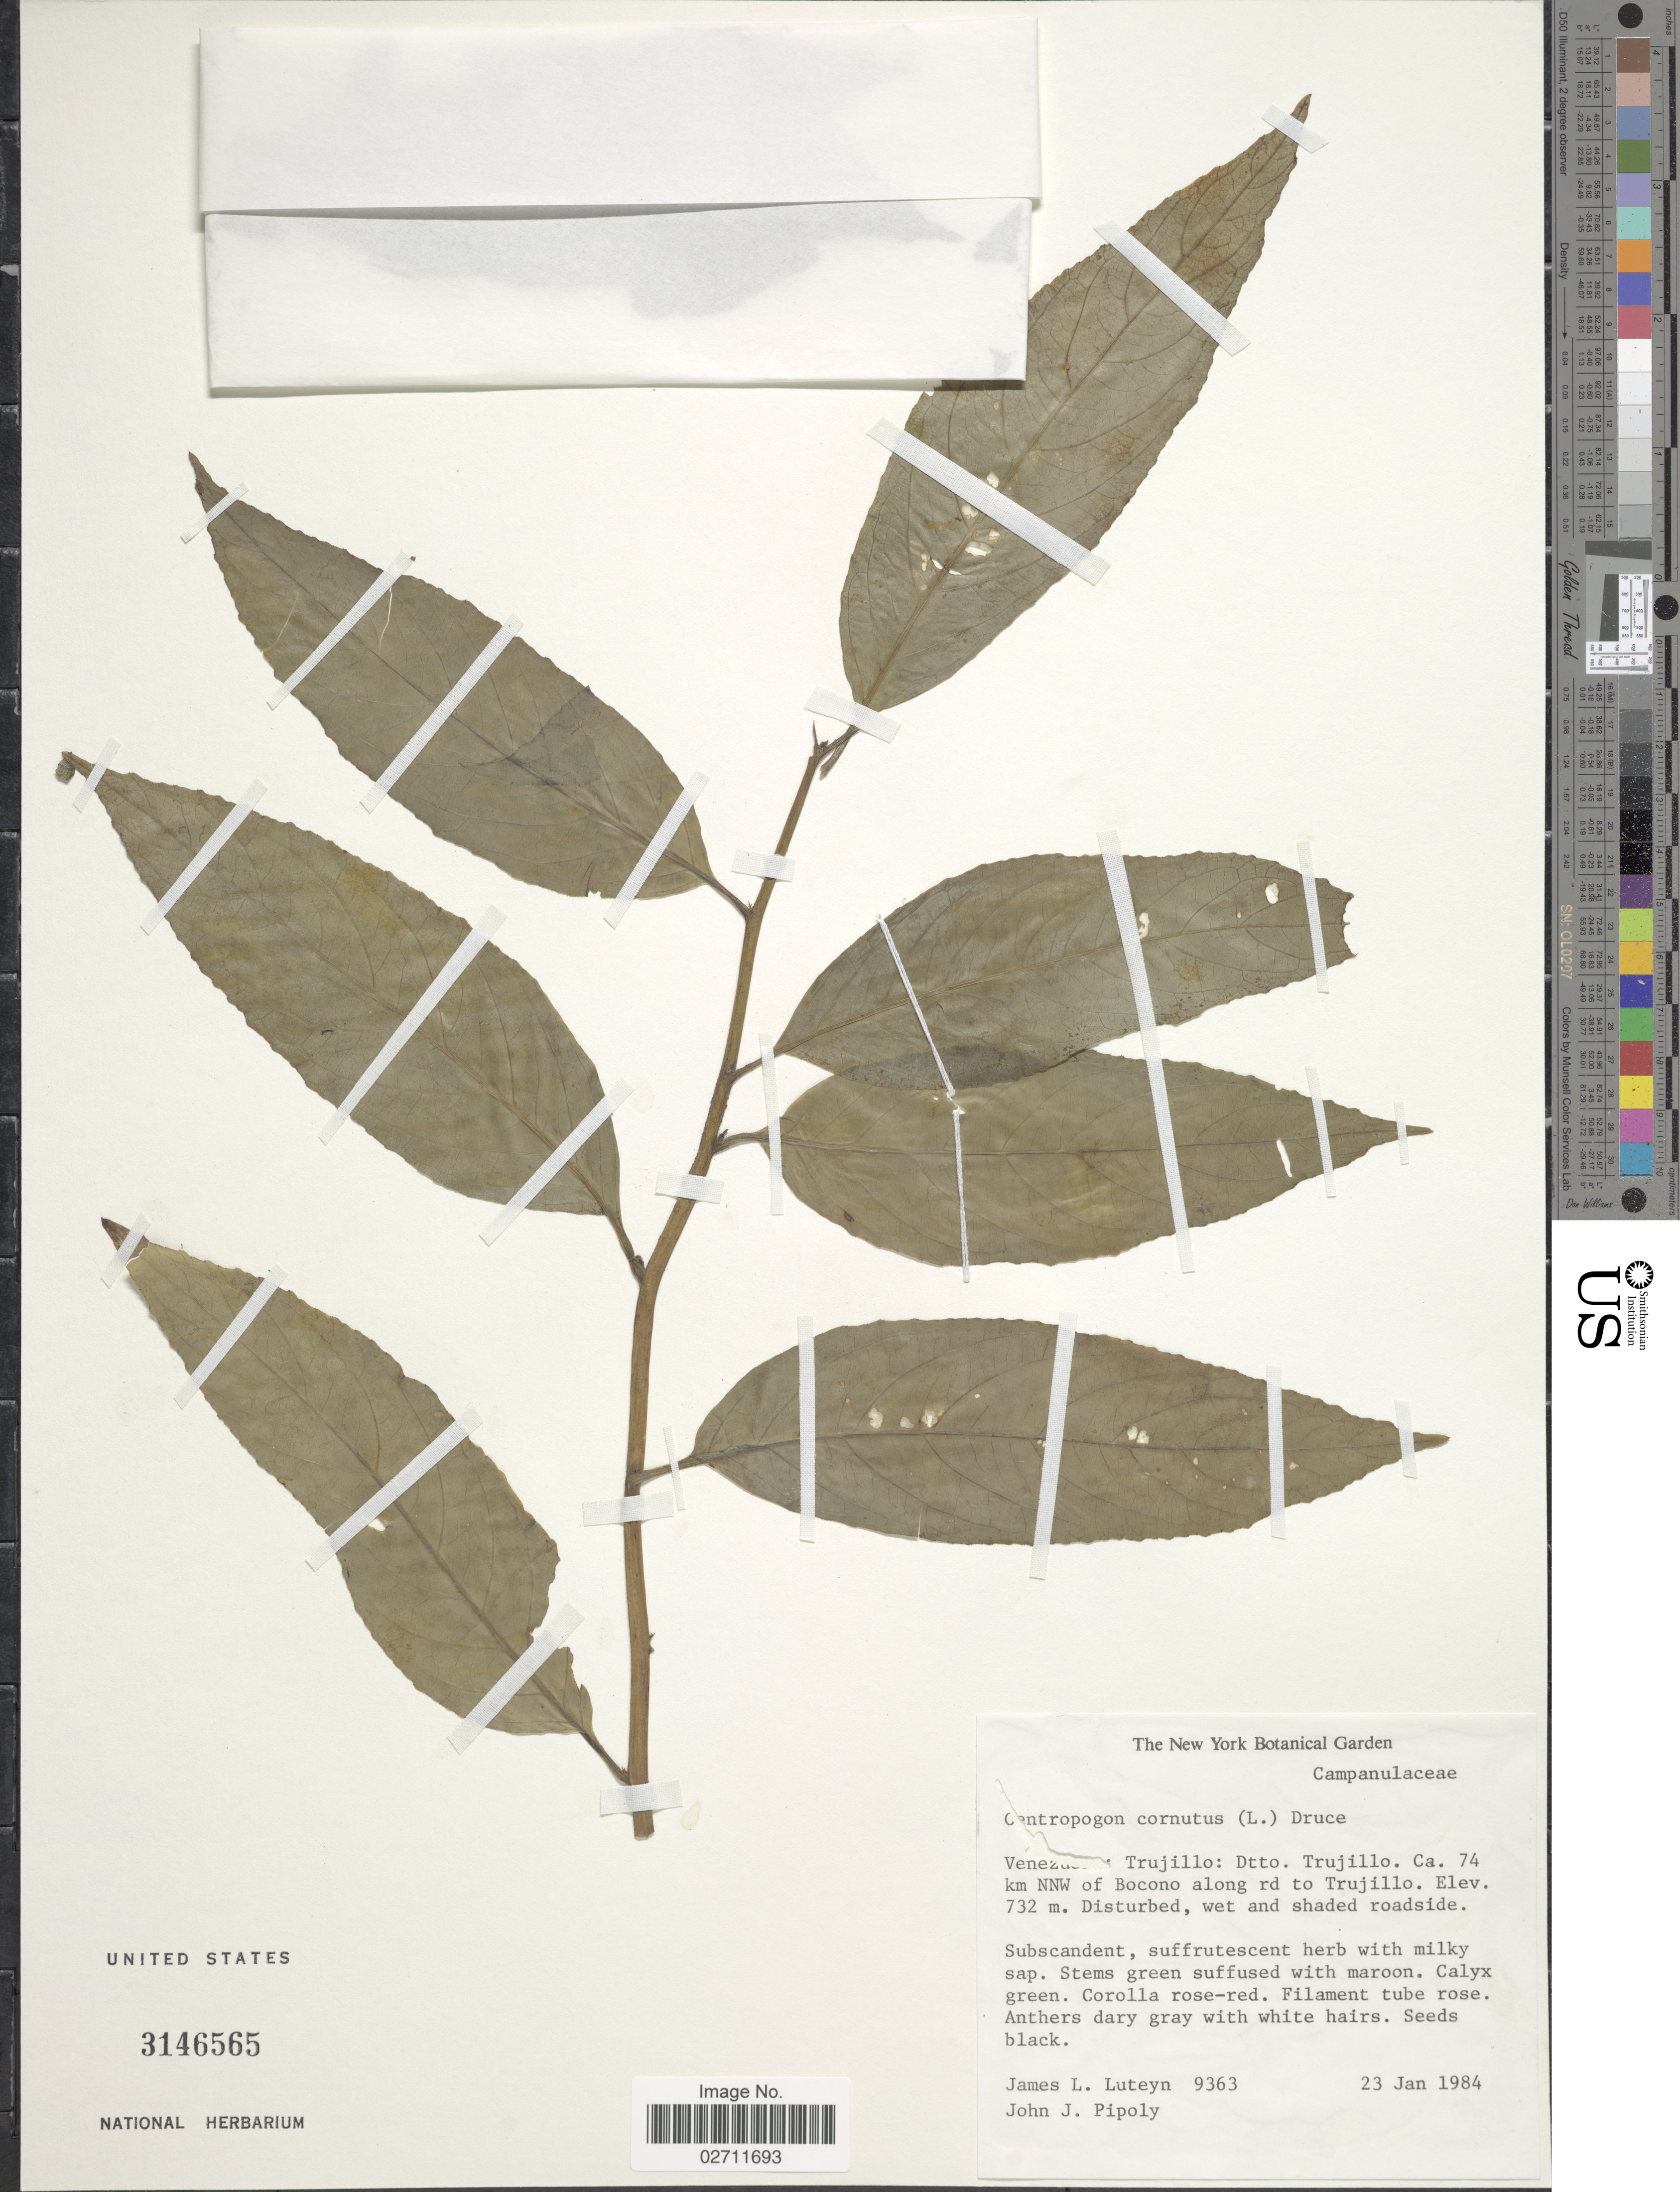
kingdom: Plantae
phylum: Tracheophyta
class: Magnoliopsida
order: Asterales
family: Campanulaceae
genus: Centropogon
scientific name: Centropogon cornutus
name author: (L.) Druce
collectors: J. L. Luteyn & J. J. Pipoly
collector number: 9363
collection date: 1984-01-23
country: Venezuela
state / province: Trujillo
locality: Dtto. Trujillo. Ca. 74 km NNW of Bocono along rd to Trujillo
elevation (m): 732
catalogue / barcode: US 3146565